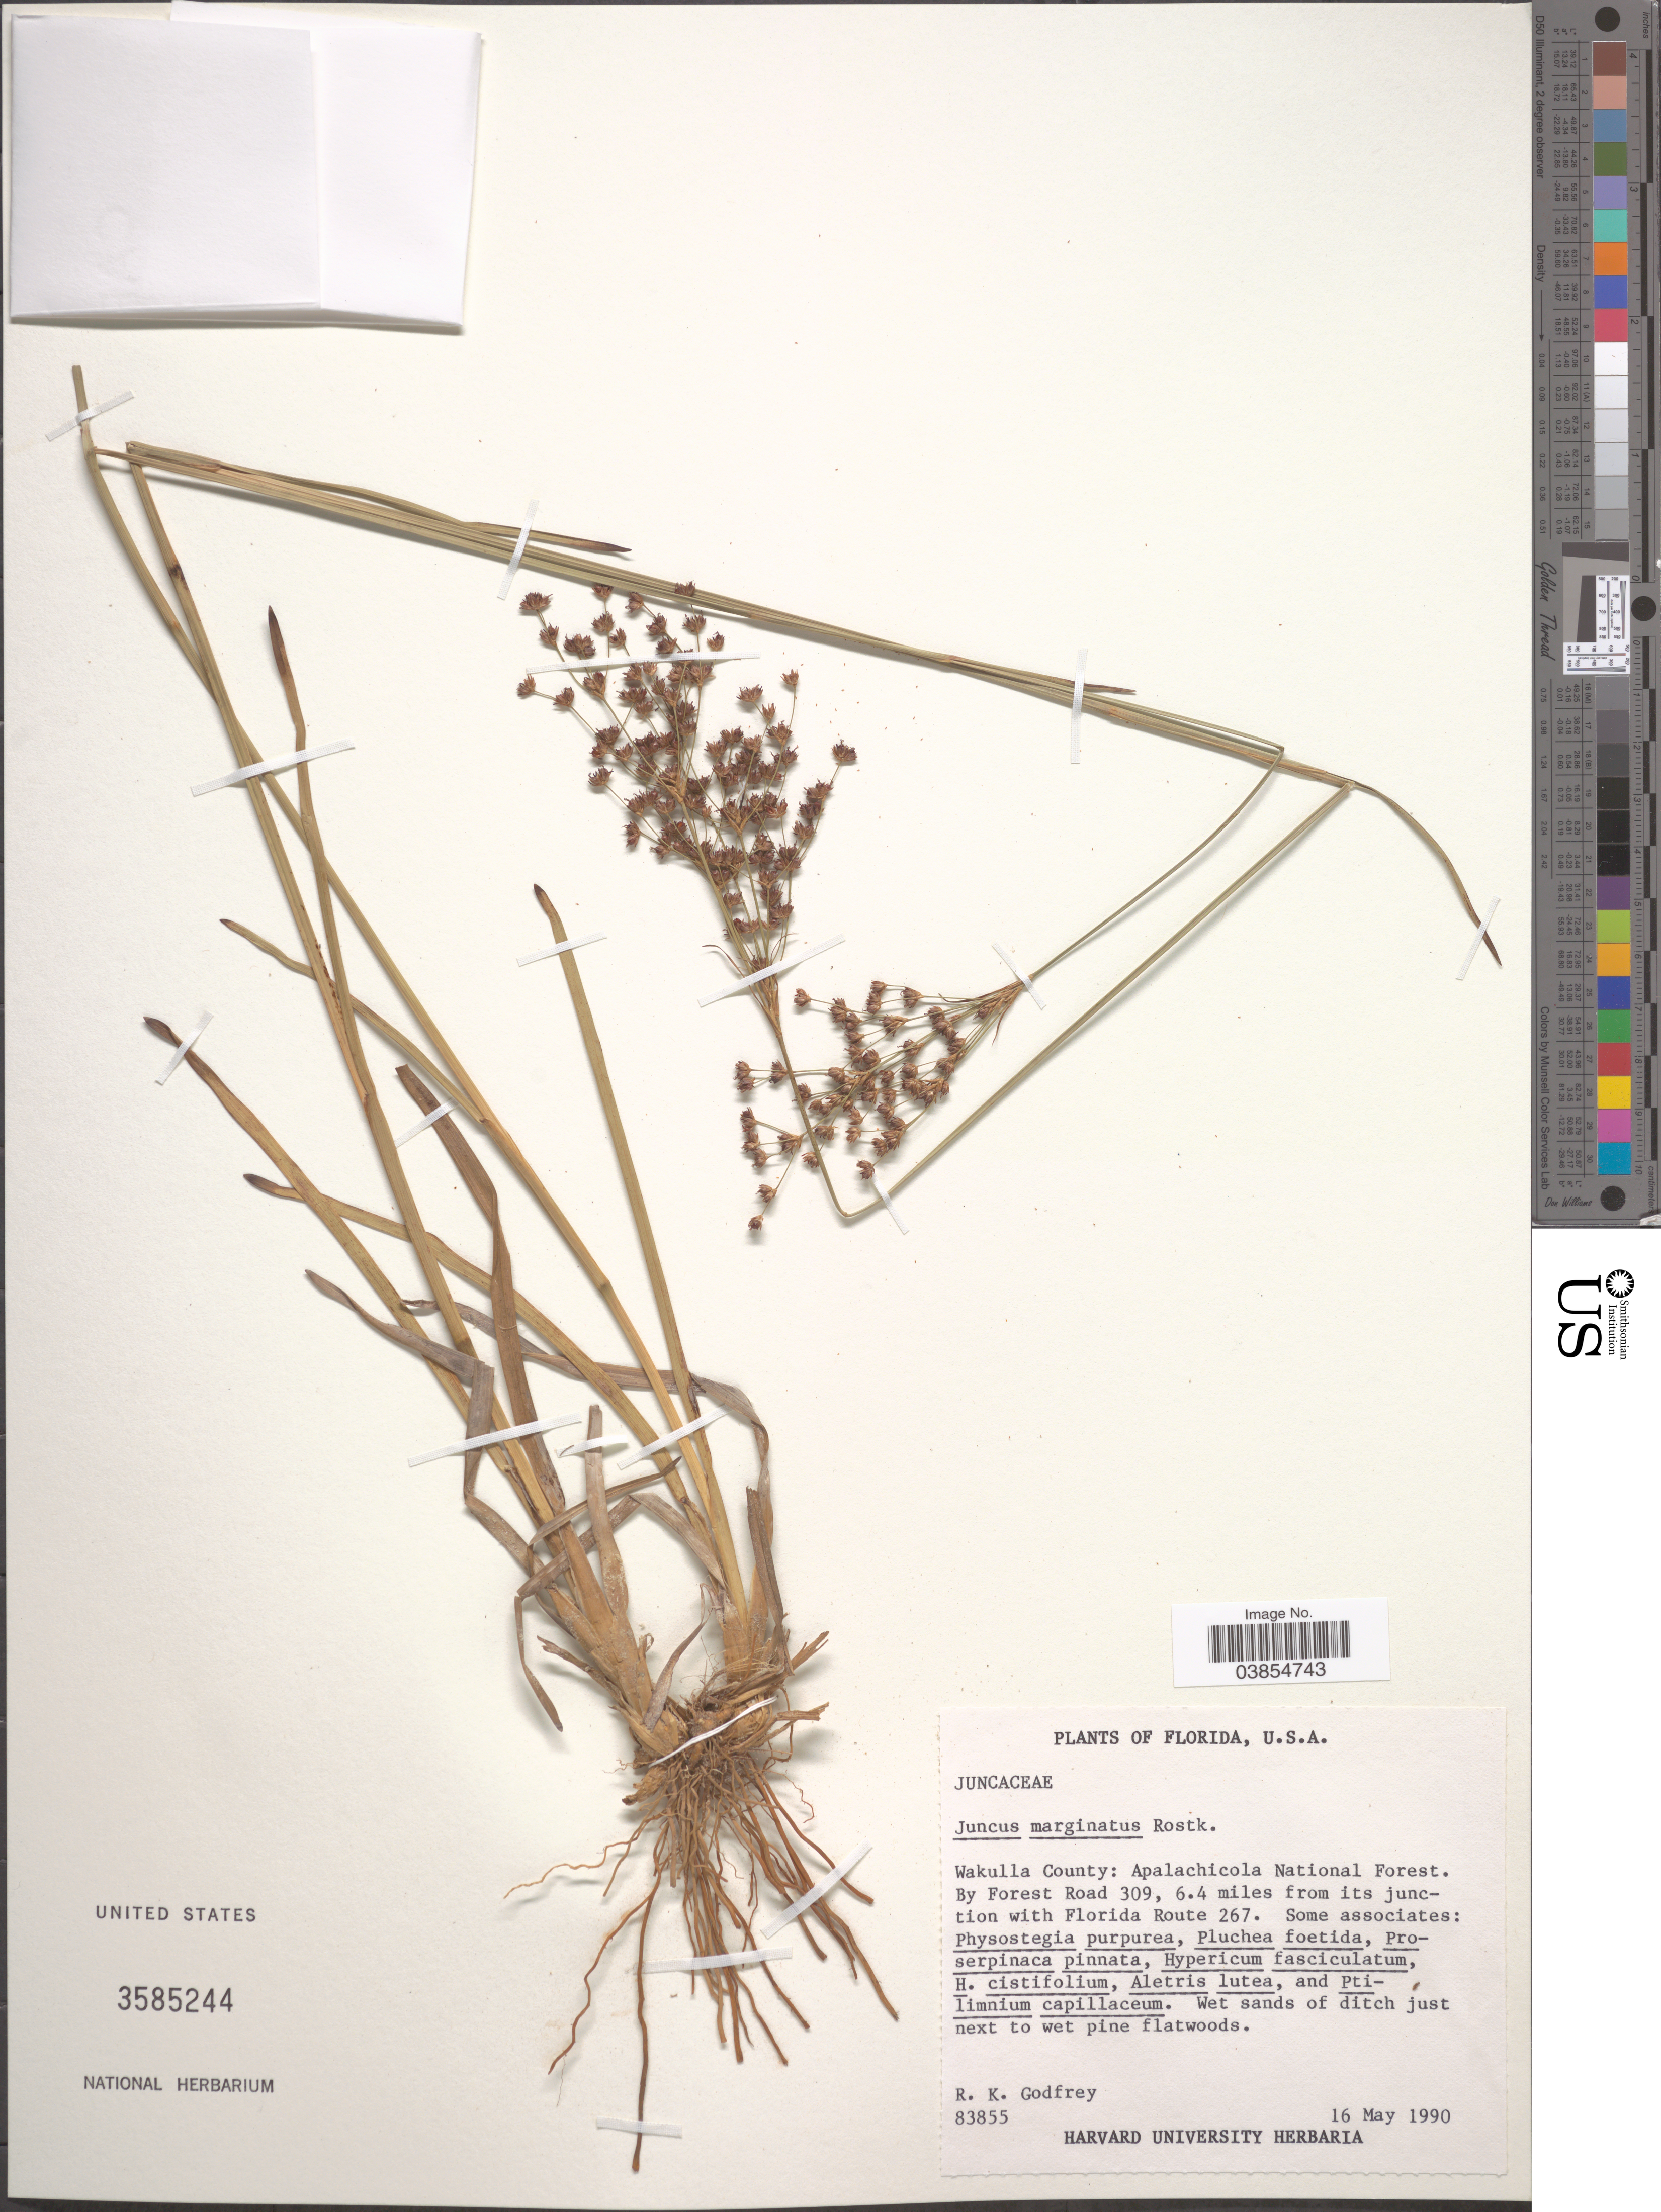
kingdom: Plantae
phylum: Tracheophyta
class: Liliopsida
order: Poales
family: Juncaceae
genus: Juncus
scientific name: Juncus marginatus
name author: Rostk.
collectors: R. K. Godfrey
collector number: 83855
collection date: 1990-05-16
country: United States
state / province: Florida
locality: Wakulla County: Apalachicola National Forest. By Forest Road 309, 6.4 miles from its junction with Florida Route 267.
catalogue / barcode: US 3585244